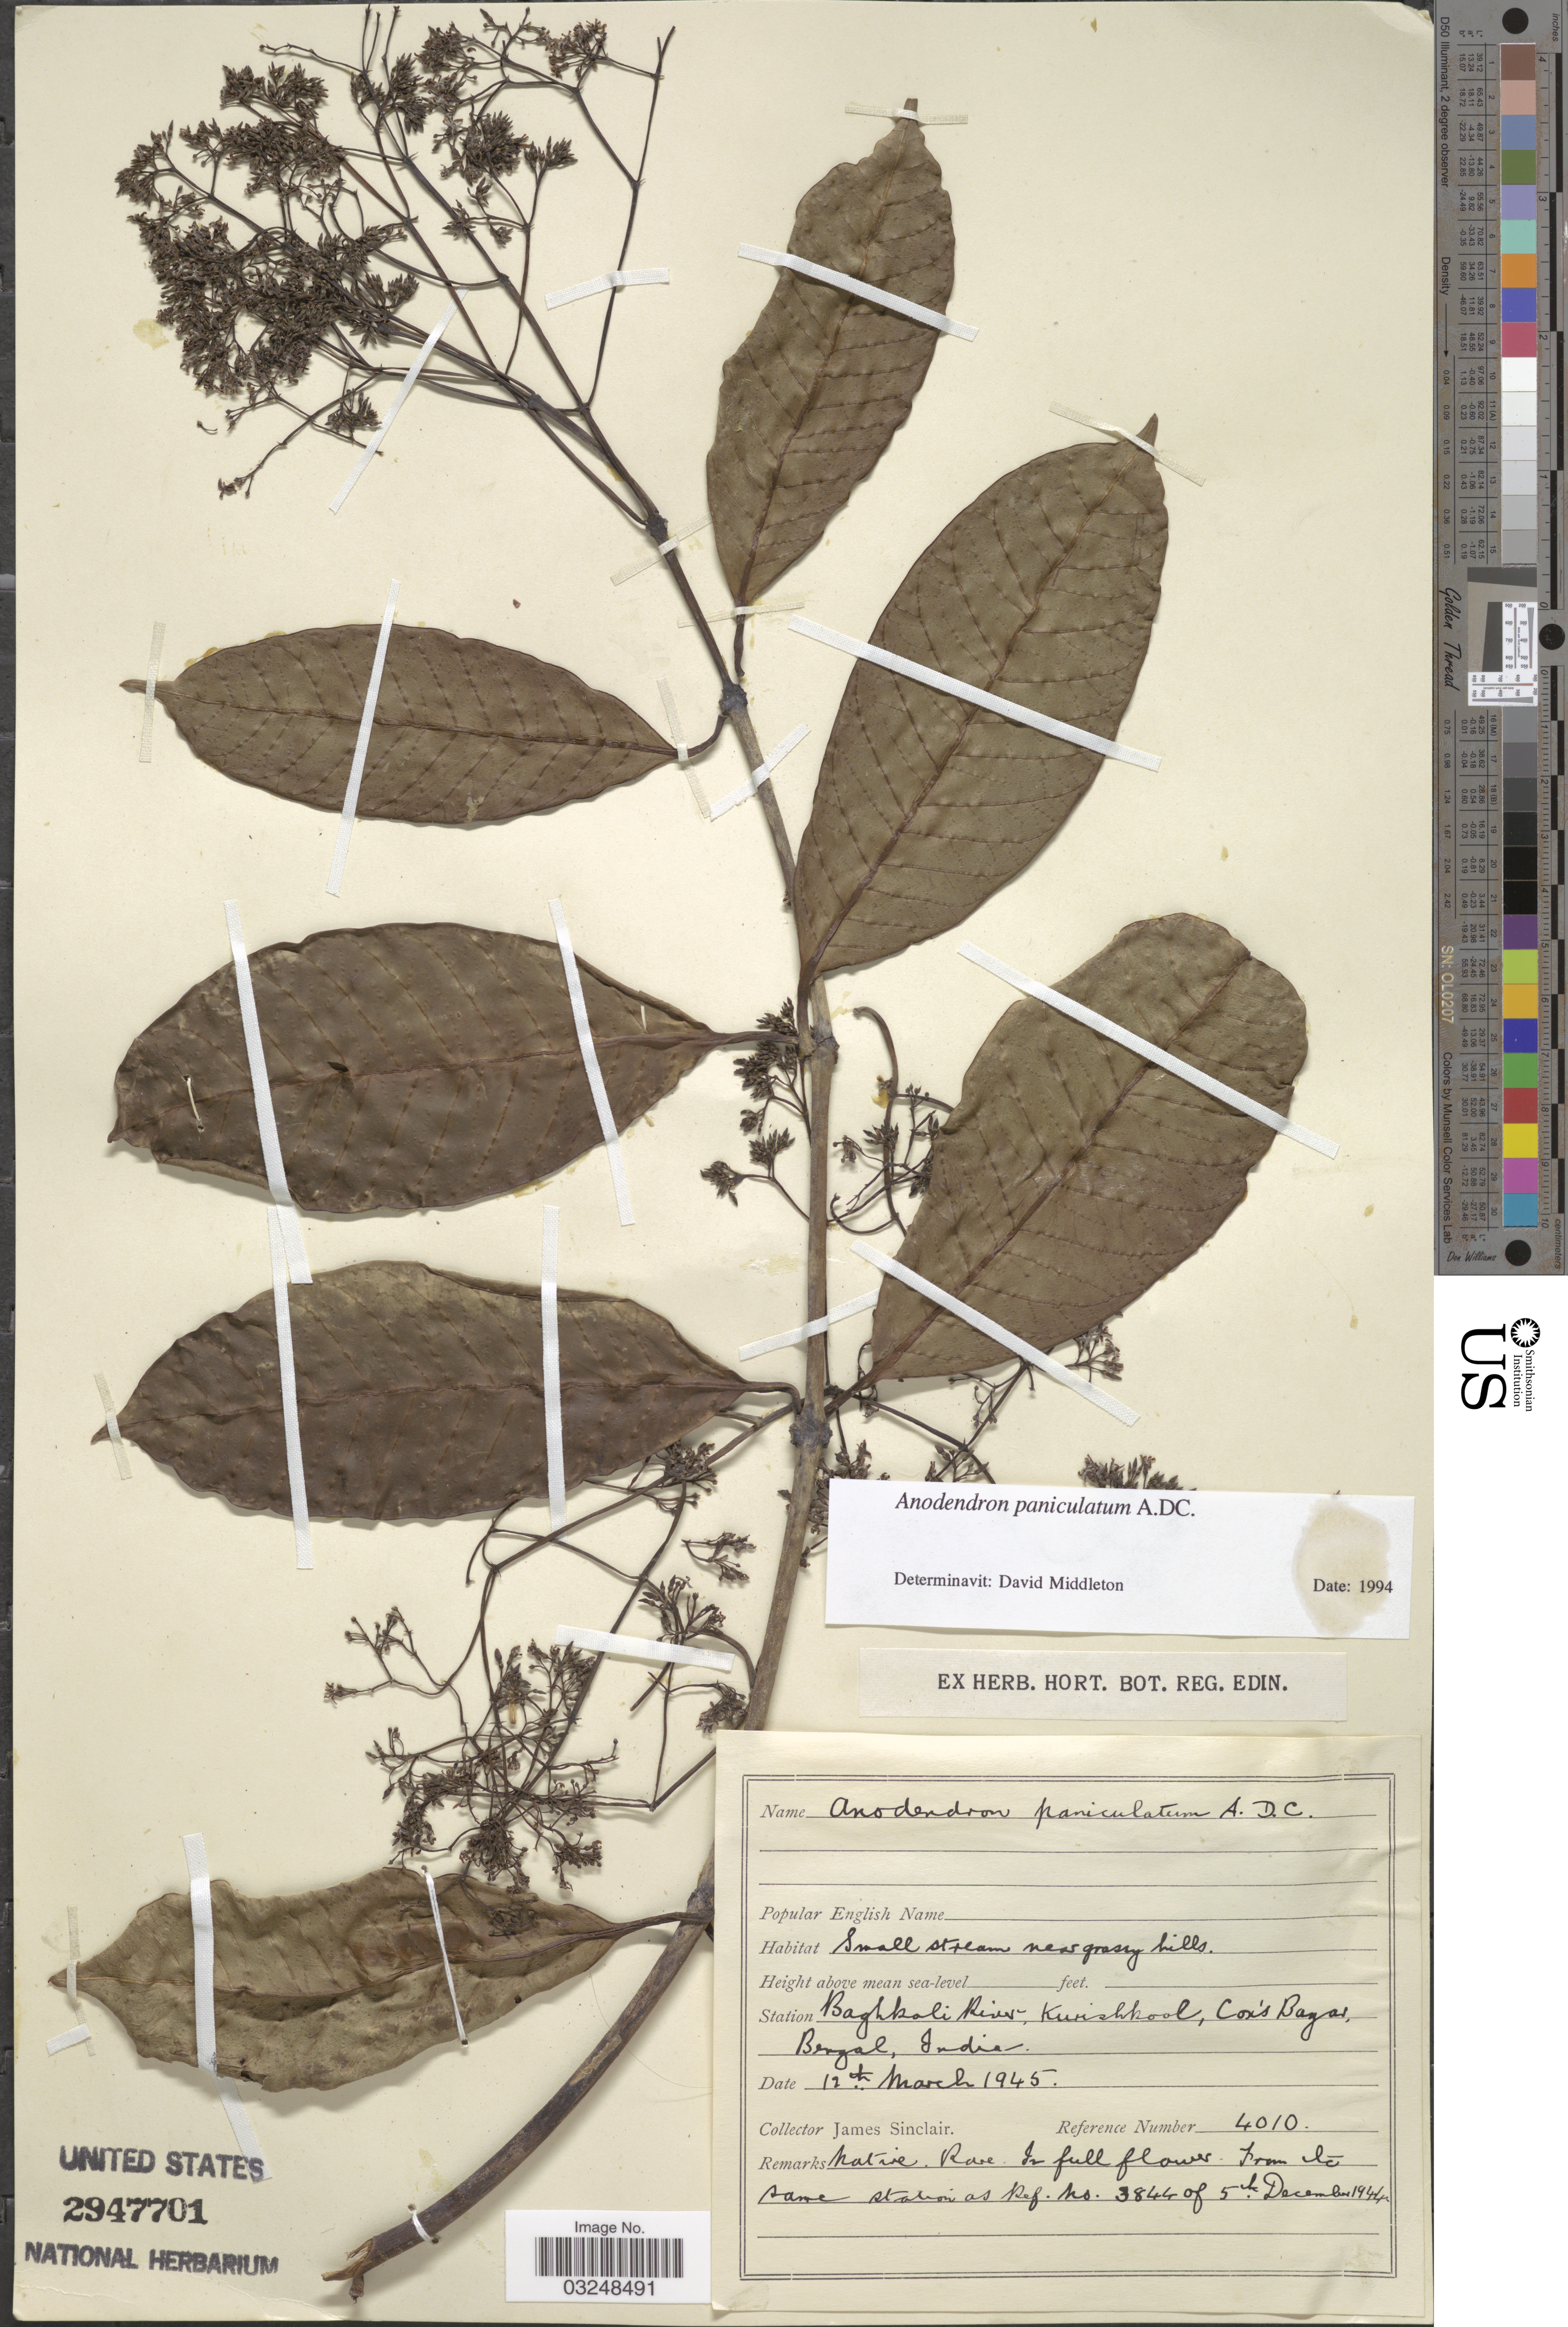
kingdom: Plantae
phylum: Tracheophyta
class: Magnoliopsida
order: Gentianales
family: Apocynaceae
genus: Anodendron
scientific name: Anodendron paniculatum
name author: A. DC.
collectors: J. Sinclair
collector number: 4010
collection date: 1945-03-12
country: Bangladesh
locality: Station Baghkali River, Kurishkool, Cox's Bazar, Bengal, India.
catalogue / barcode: US 2947701